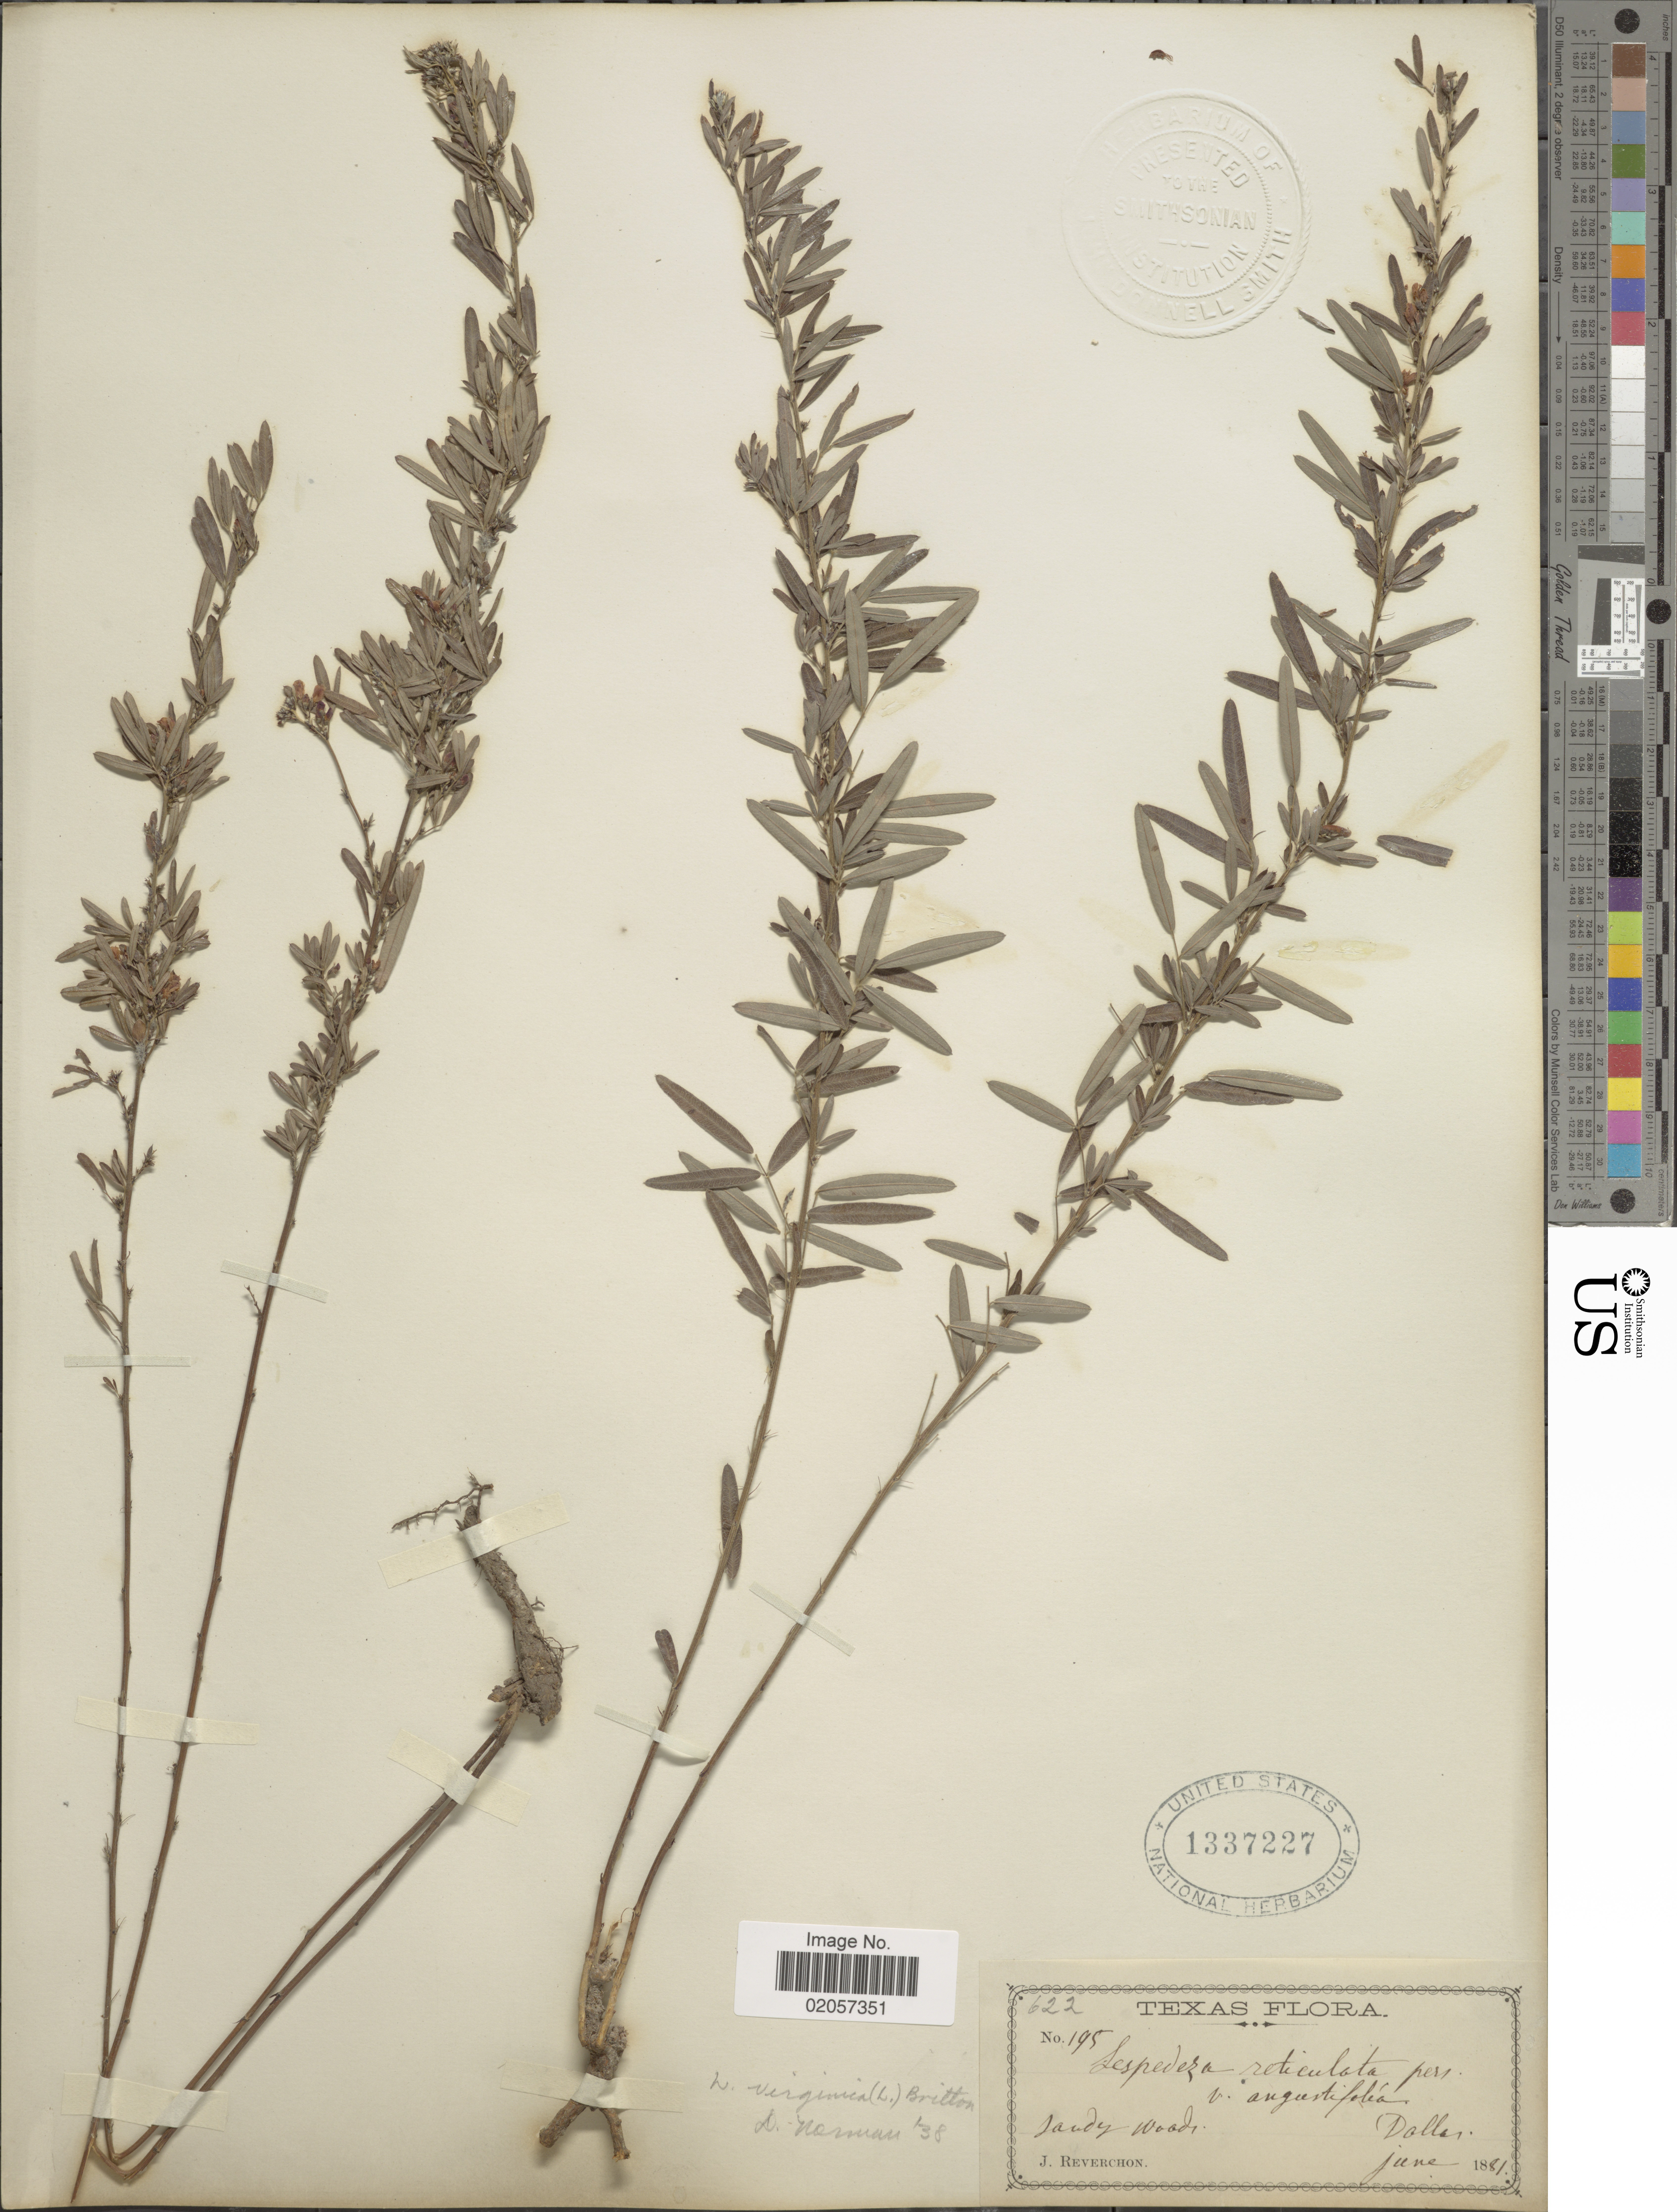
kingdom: Plantae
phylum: Tracheophyta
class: Magnoliopsida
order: Fabales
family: Fabaceae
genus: Lespedeza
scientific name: Lespedeza virginica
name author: (L.) Britton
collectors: J. Reverchon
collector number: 195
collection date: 1881-06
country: United States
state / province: Texas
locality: Texas, Sandy Woods. Dallas.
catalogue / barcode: US 1337227